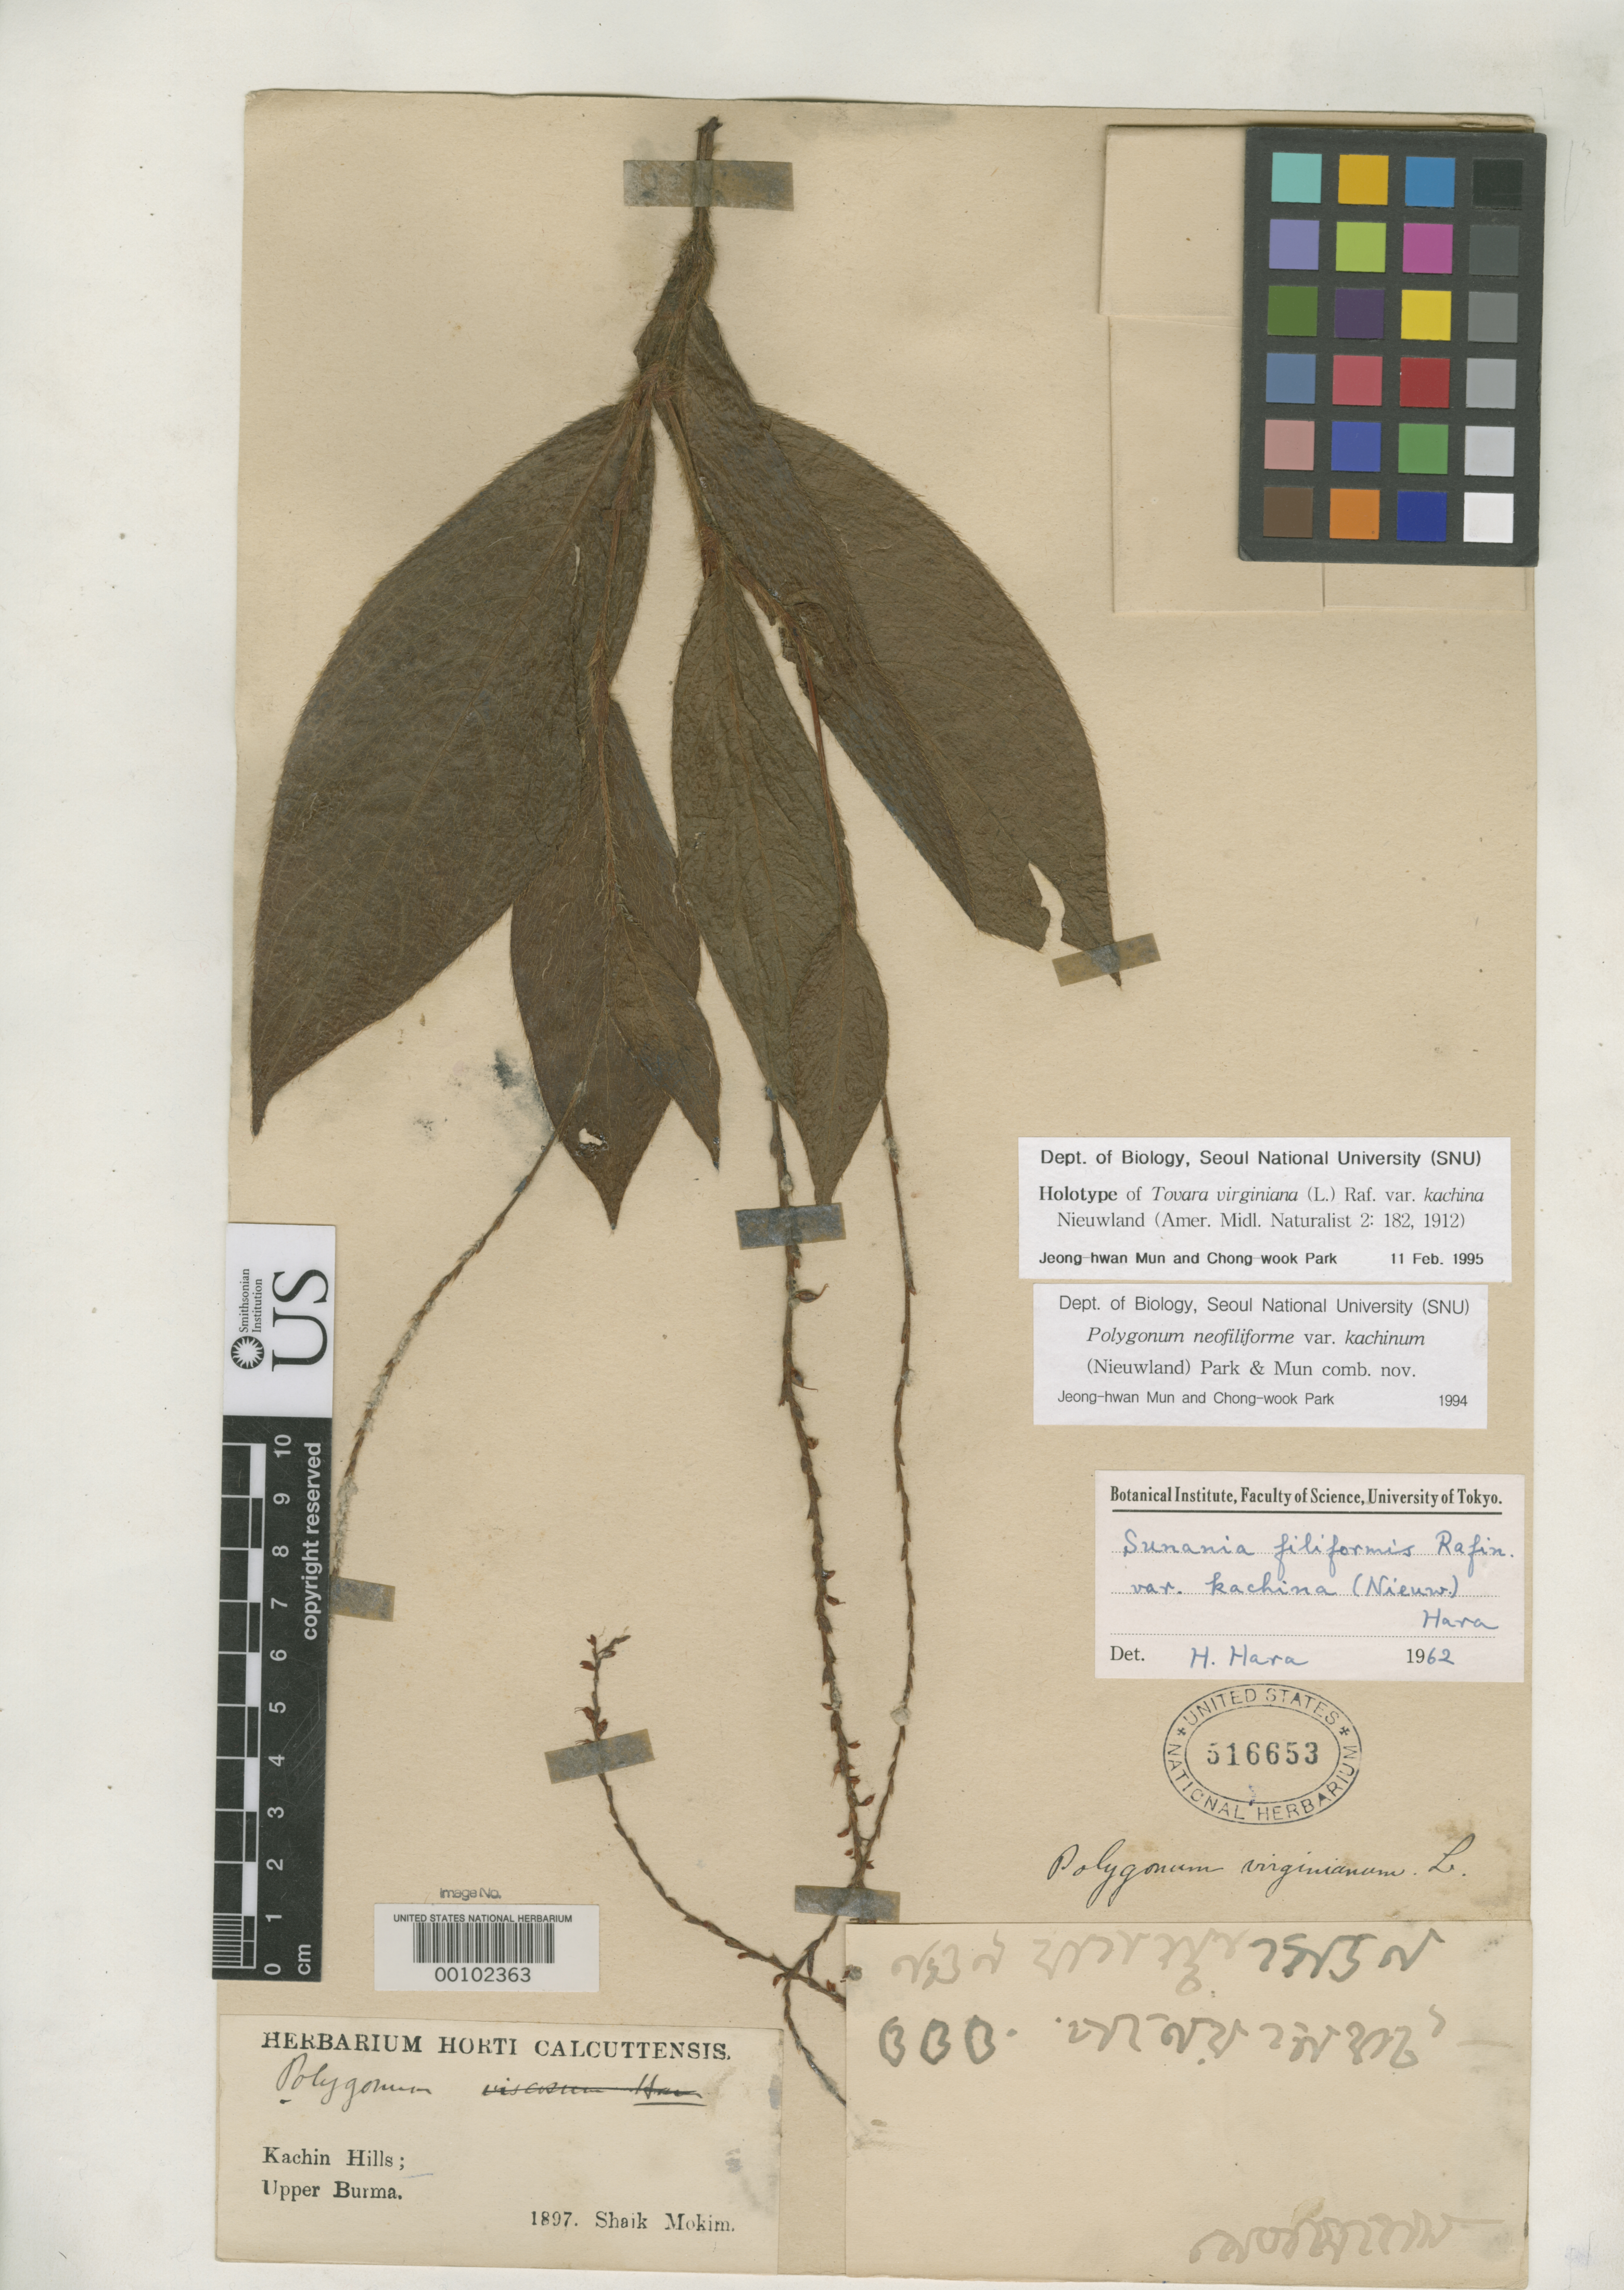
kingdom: Plantae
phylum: Tracheophyta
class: Magnoliopsida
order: Caryophyllales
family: Polygonaceae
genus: Tovara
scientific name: Tovara virginiana var. kachina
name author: Nieuwl.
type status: Holotype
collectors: S. Mokim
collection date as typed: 1897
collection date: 1897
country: Myanmar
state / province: Kachin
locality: Kachin Hills.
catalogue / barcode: US 516653